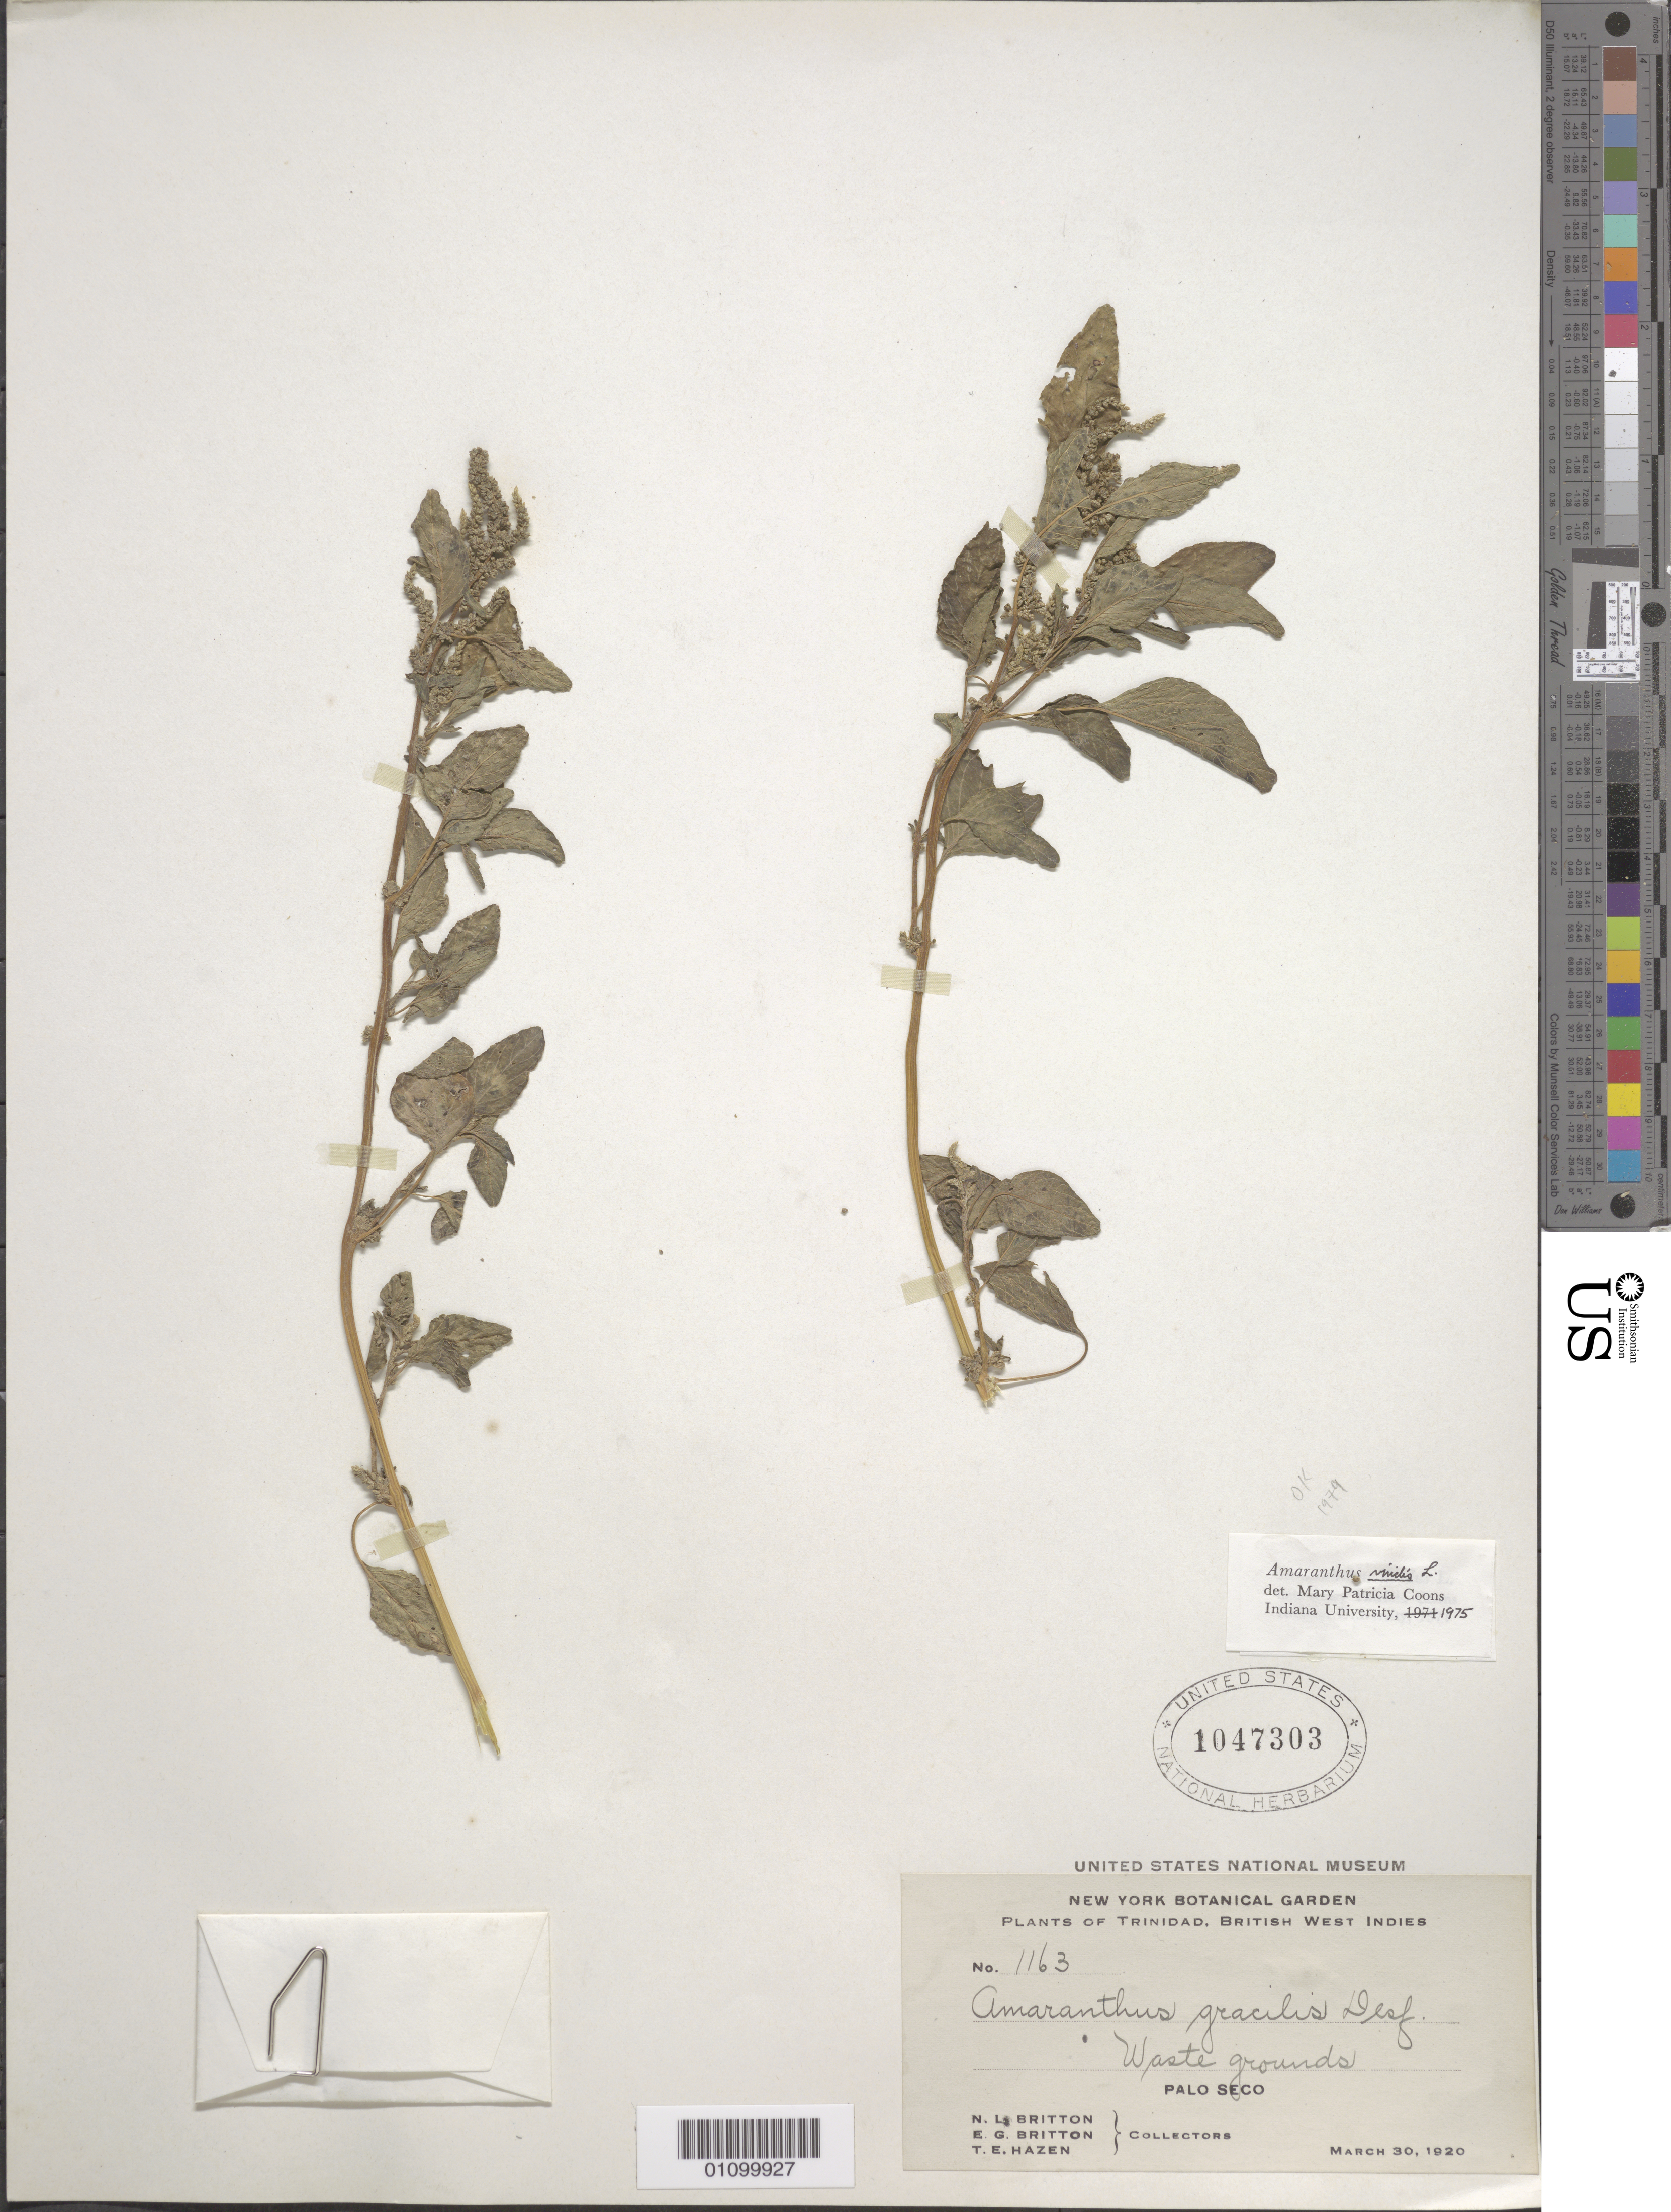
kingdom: Plantae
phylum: Tracheophyta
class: Magnoliopsida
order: Caryophyllales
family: Amaranthaceae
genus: Amaranthus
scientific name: Amaranthus viridis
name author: L.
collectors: N. Britton, E. G. Britton & T. E. Hazen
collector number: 1163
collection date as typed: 30 Mar 1920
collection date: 1920-03-30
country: Trinidad and Tobago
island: Trinidad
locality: Pelo Seco, Waste grounds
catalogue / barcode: US 1047303